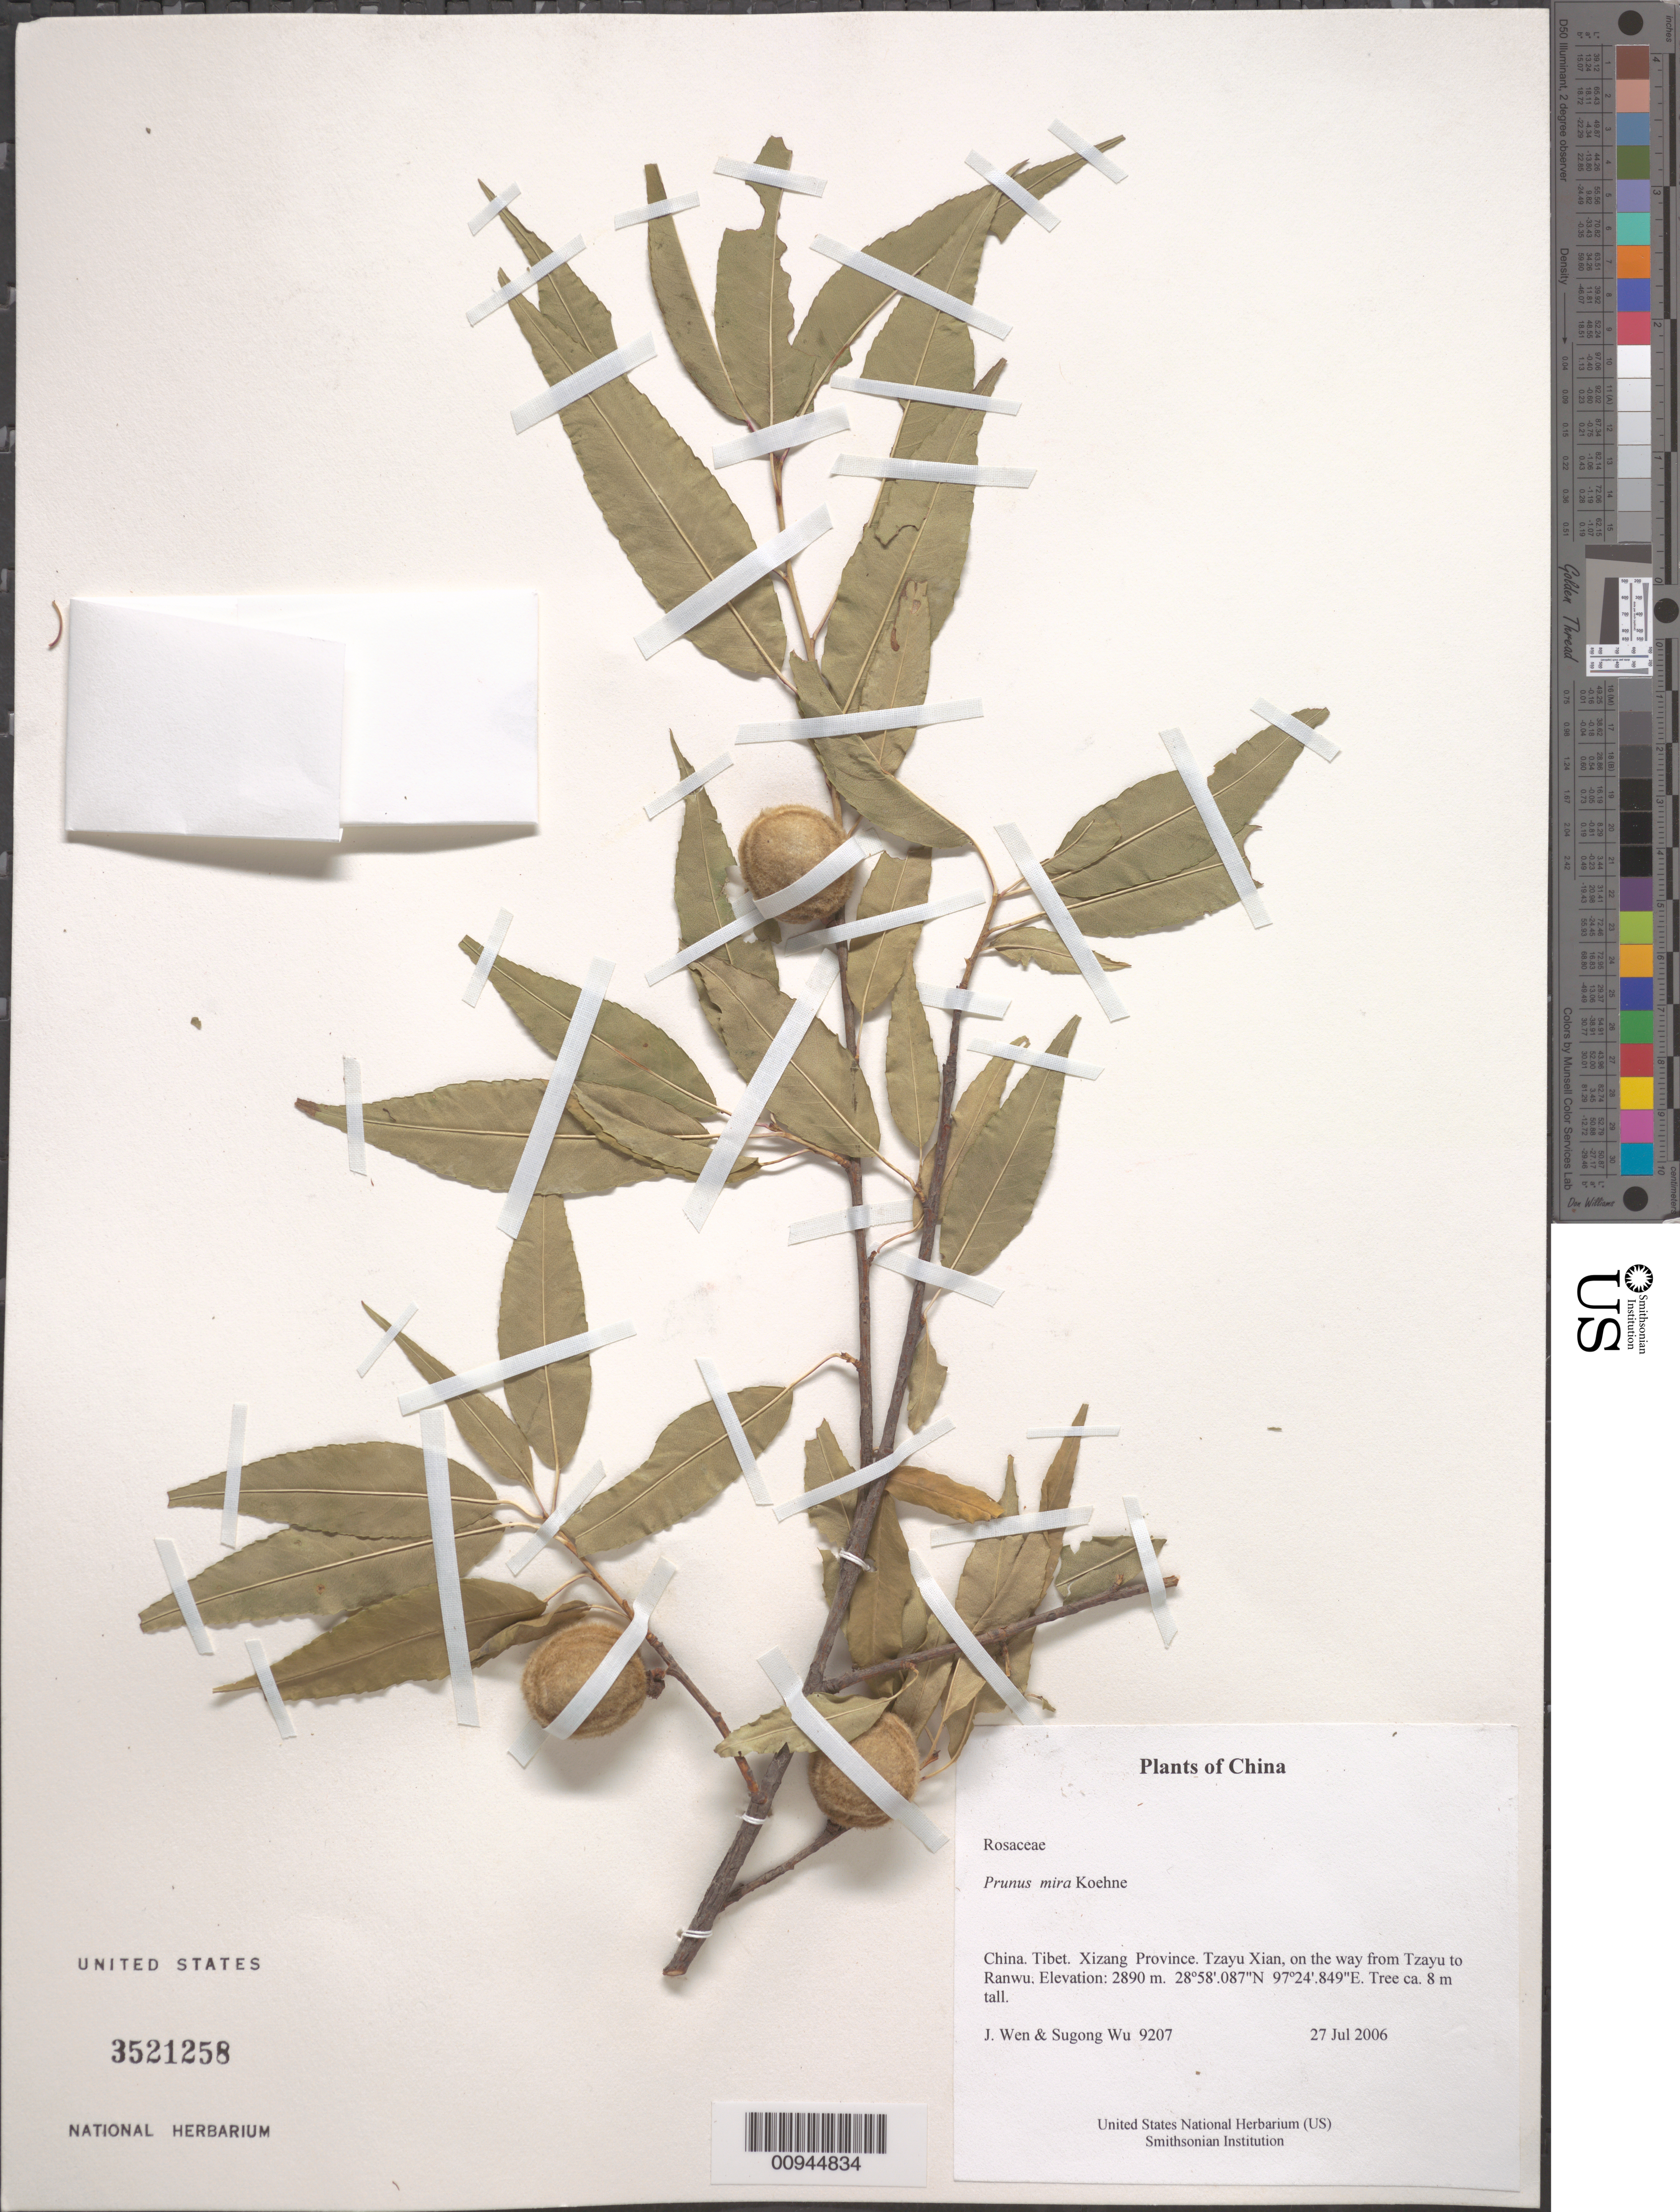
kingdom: Plantae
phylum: Tracheophyta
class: Magnoliopsida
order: Rosales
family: Rosaceae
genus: Prunus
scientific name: Prunus mira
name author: Koehne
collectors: J. Wen & Sugong Wu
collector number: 9207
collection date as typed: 27 Jul 2006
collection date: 2006-07-27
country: China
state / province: Xizang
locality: Xizang Province. Tzayu Xian, on the way from Tzayu to Ranwu.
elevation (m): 2890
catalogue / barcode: US 3521258